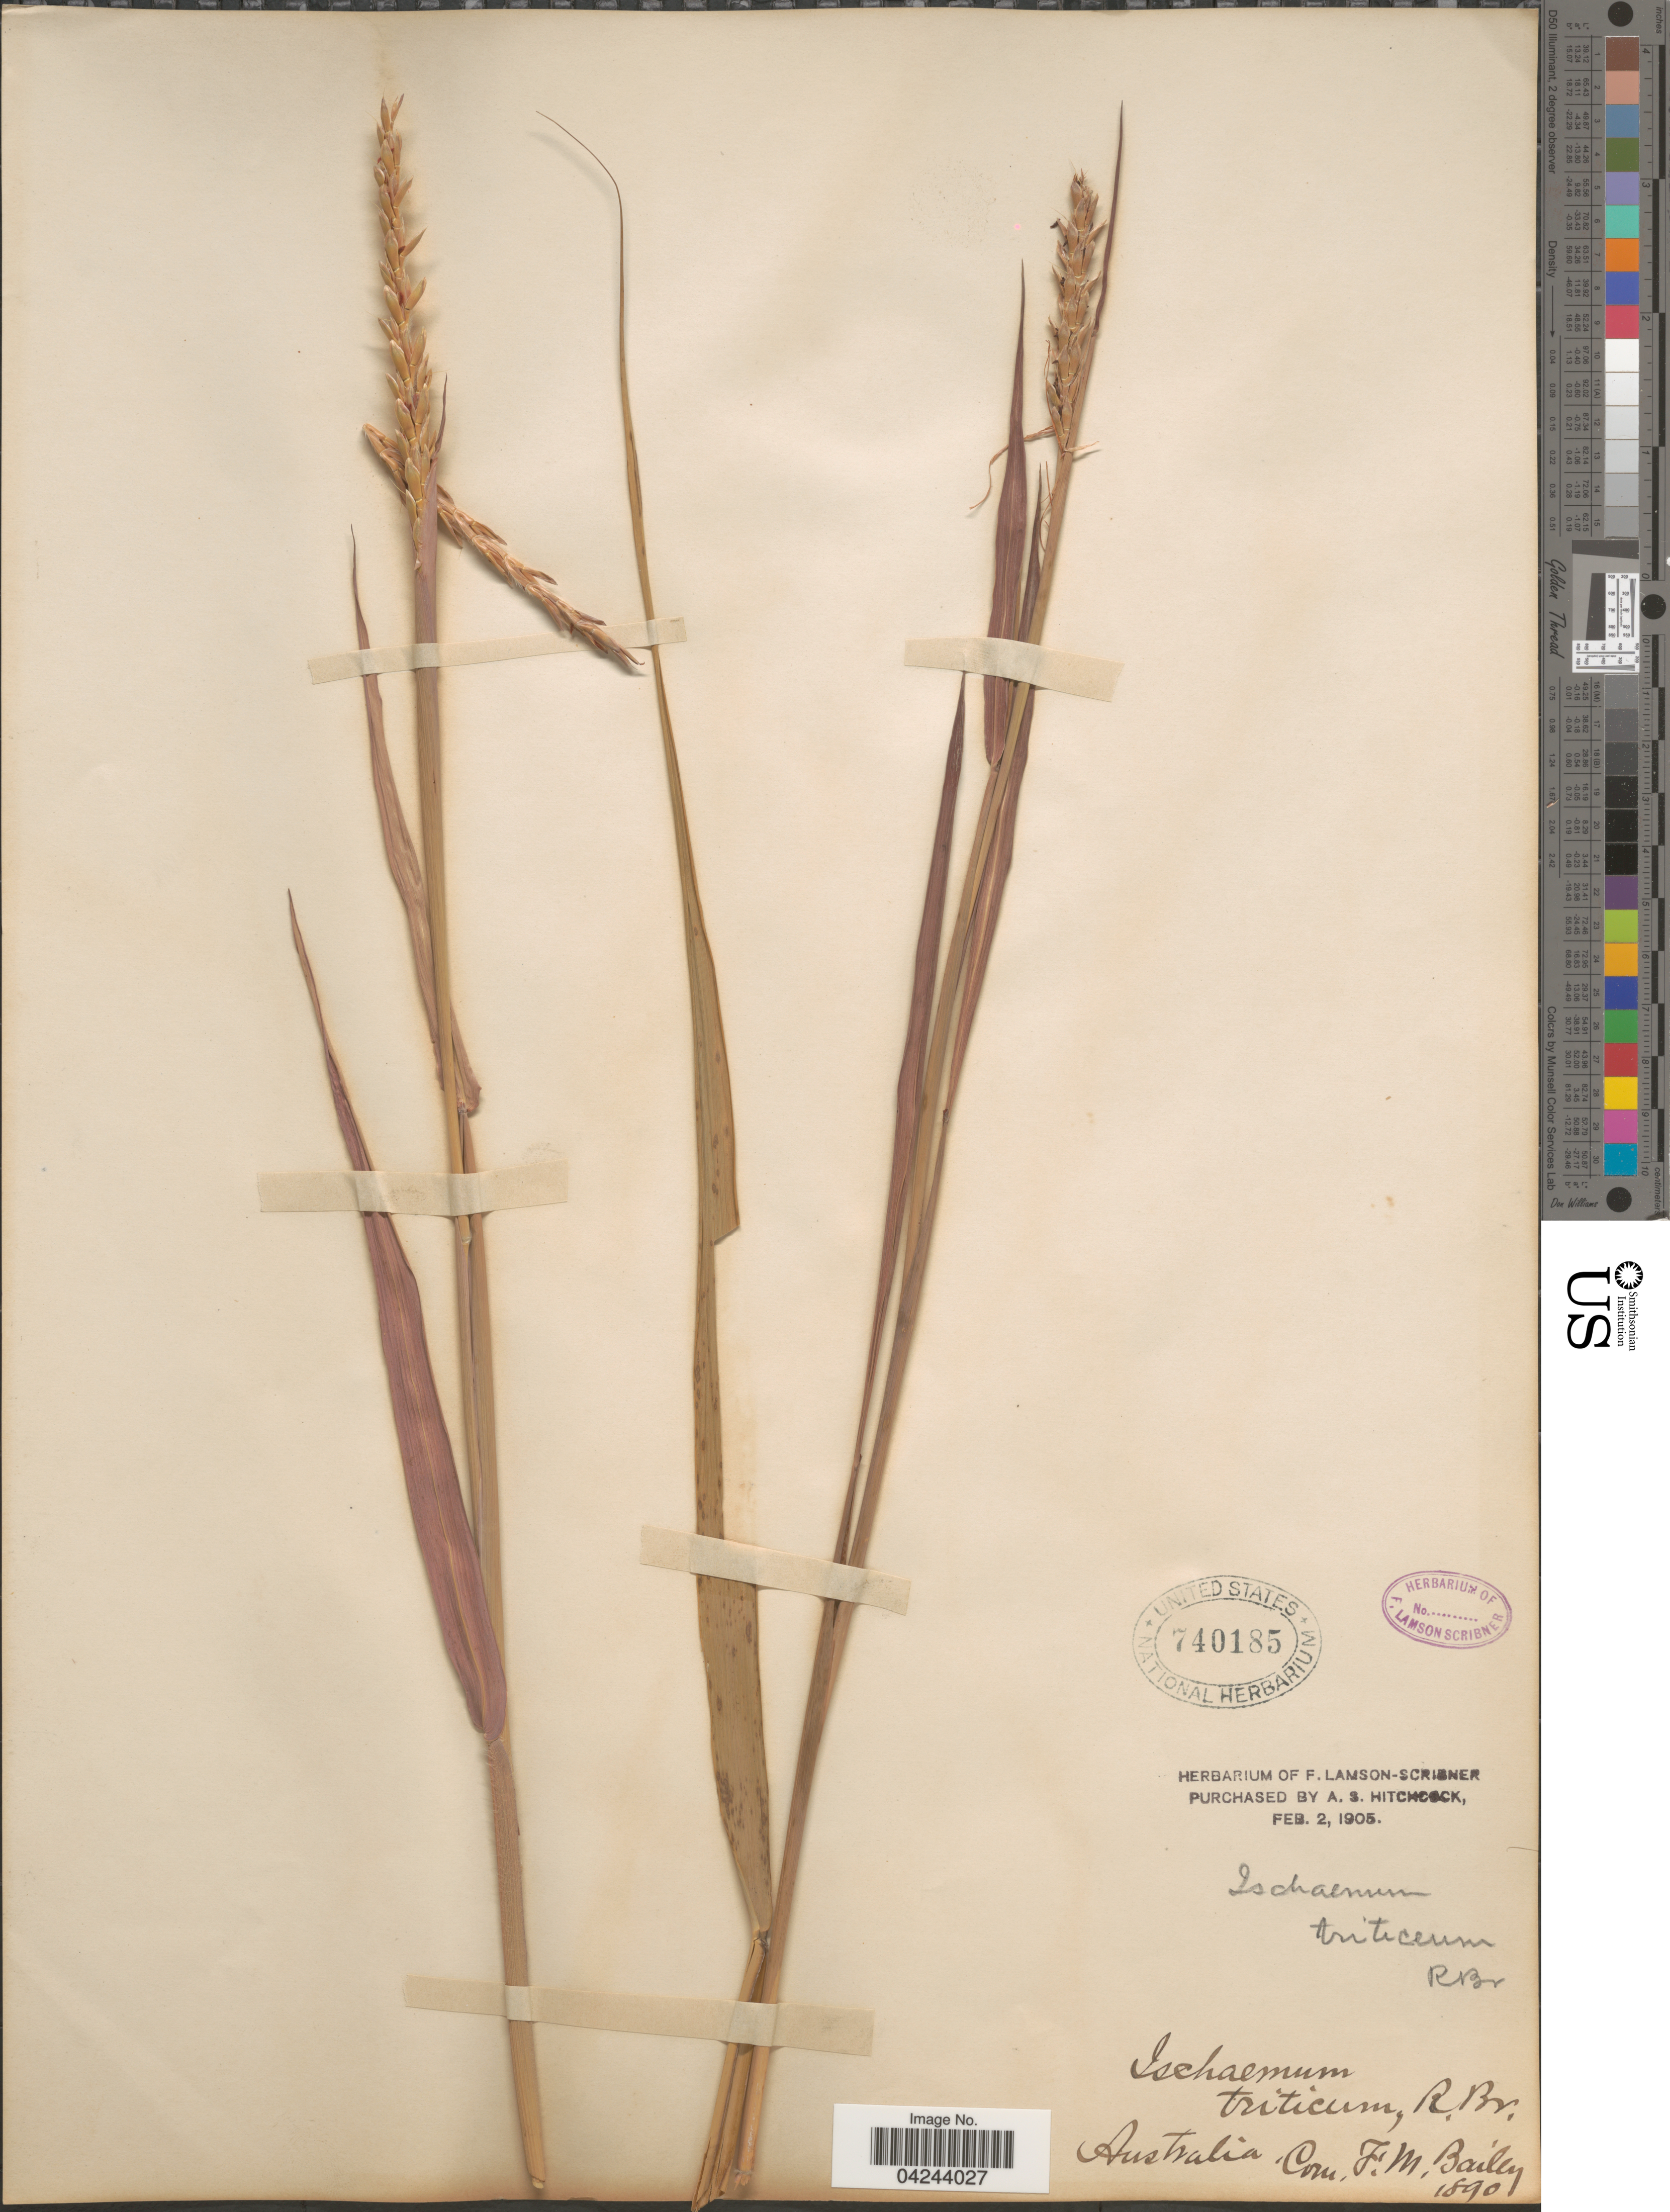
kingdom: Plantae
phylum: Tracheophyta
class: Liliopsida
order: Poales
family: Poaceae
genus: Ischaemum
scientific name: Ischaemum triticeum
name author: R. Br.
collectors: ex herb. F. Lamson Scribner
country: Australia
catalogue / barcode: US 740185